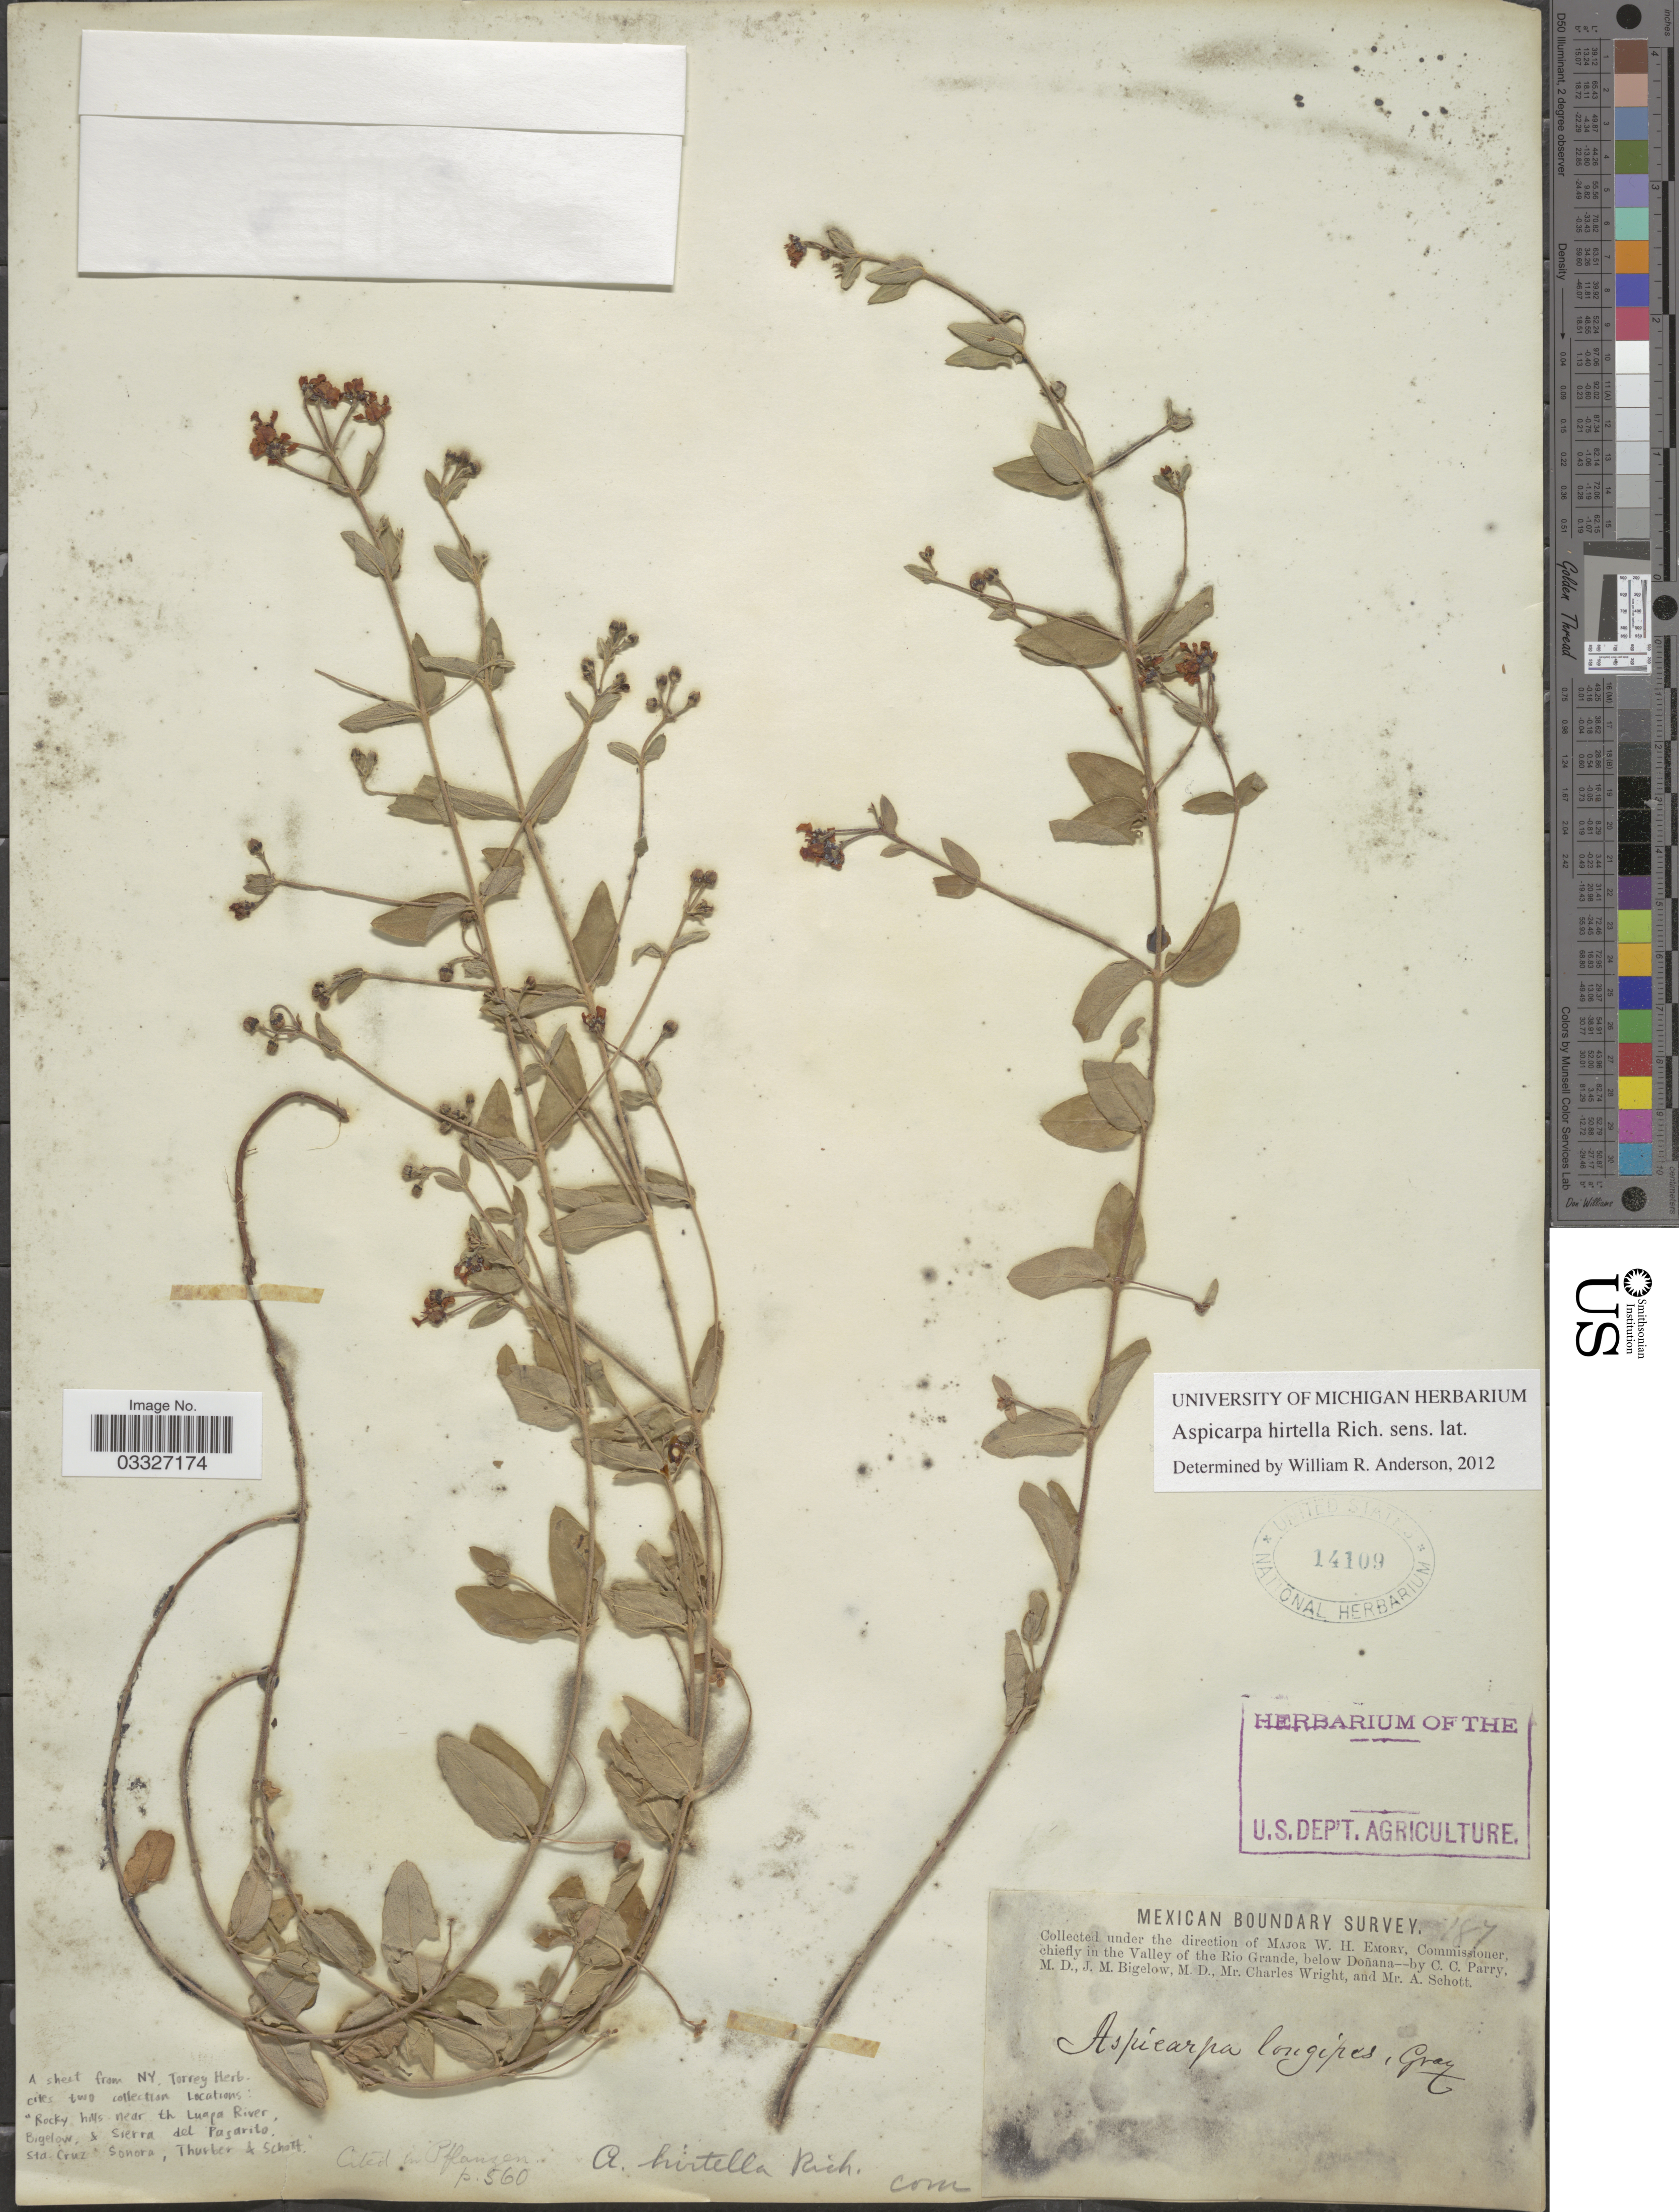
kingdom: Plantae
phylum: Tracheophyta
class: Magnoliopsida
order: Malpighiales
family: Malpighiaceae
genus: Aspicarpa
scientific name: Aspicarpa hirtella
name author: Rich.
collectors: C. C. Parry, J. M. Bigelow, C. Wright & A. Schott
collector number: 187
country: Mexico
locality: Chiefly in the Valley of the Rio Grande, below Doñana.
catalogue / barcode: US 14109